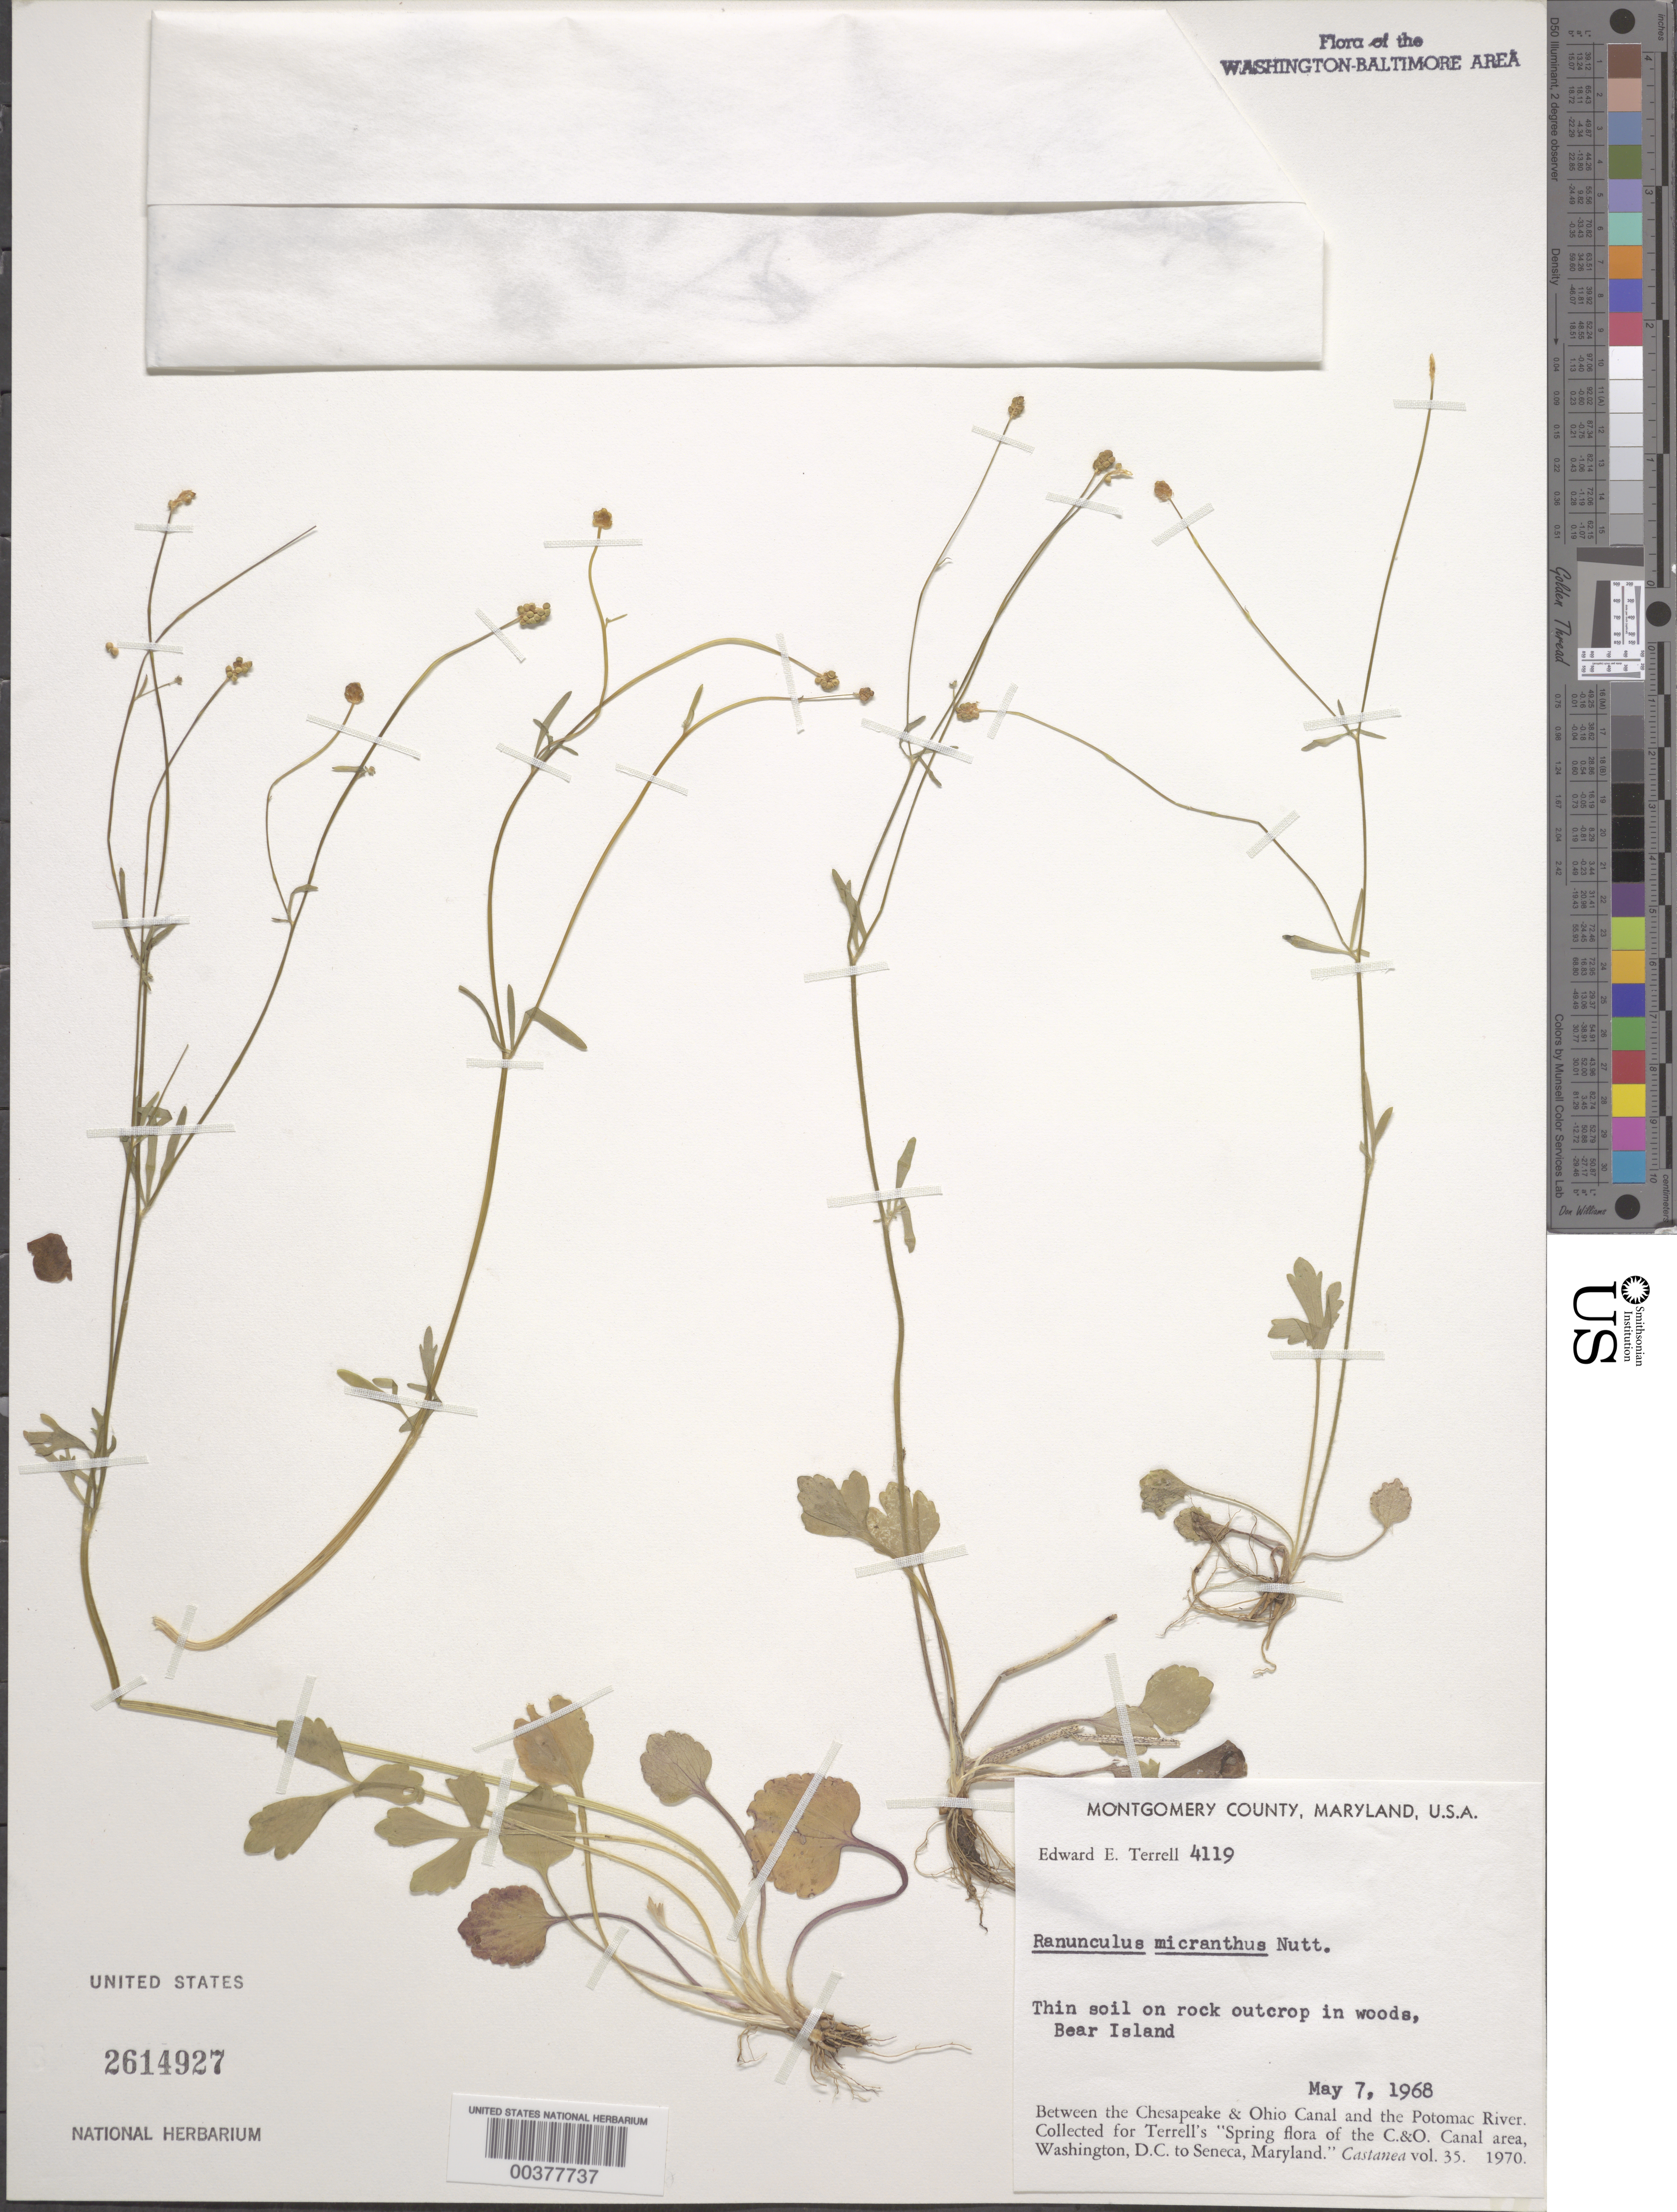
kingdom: Plantae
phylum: Tracheophyta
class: Magnoliopsida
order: Ranunculales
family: Ranunculaceae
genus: Ranunculus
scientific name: Ranunculus micranthus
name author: Nutt.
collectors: E. E. Terrell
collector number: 4119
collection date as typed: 07 May 1968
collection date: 1968-05-07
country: United States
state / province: Maryland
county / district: Montgomery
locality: Bear Island C. & O. Canal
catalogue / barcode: US 2614927